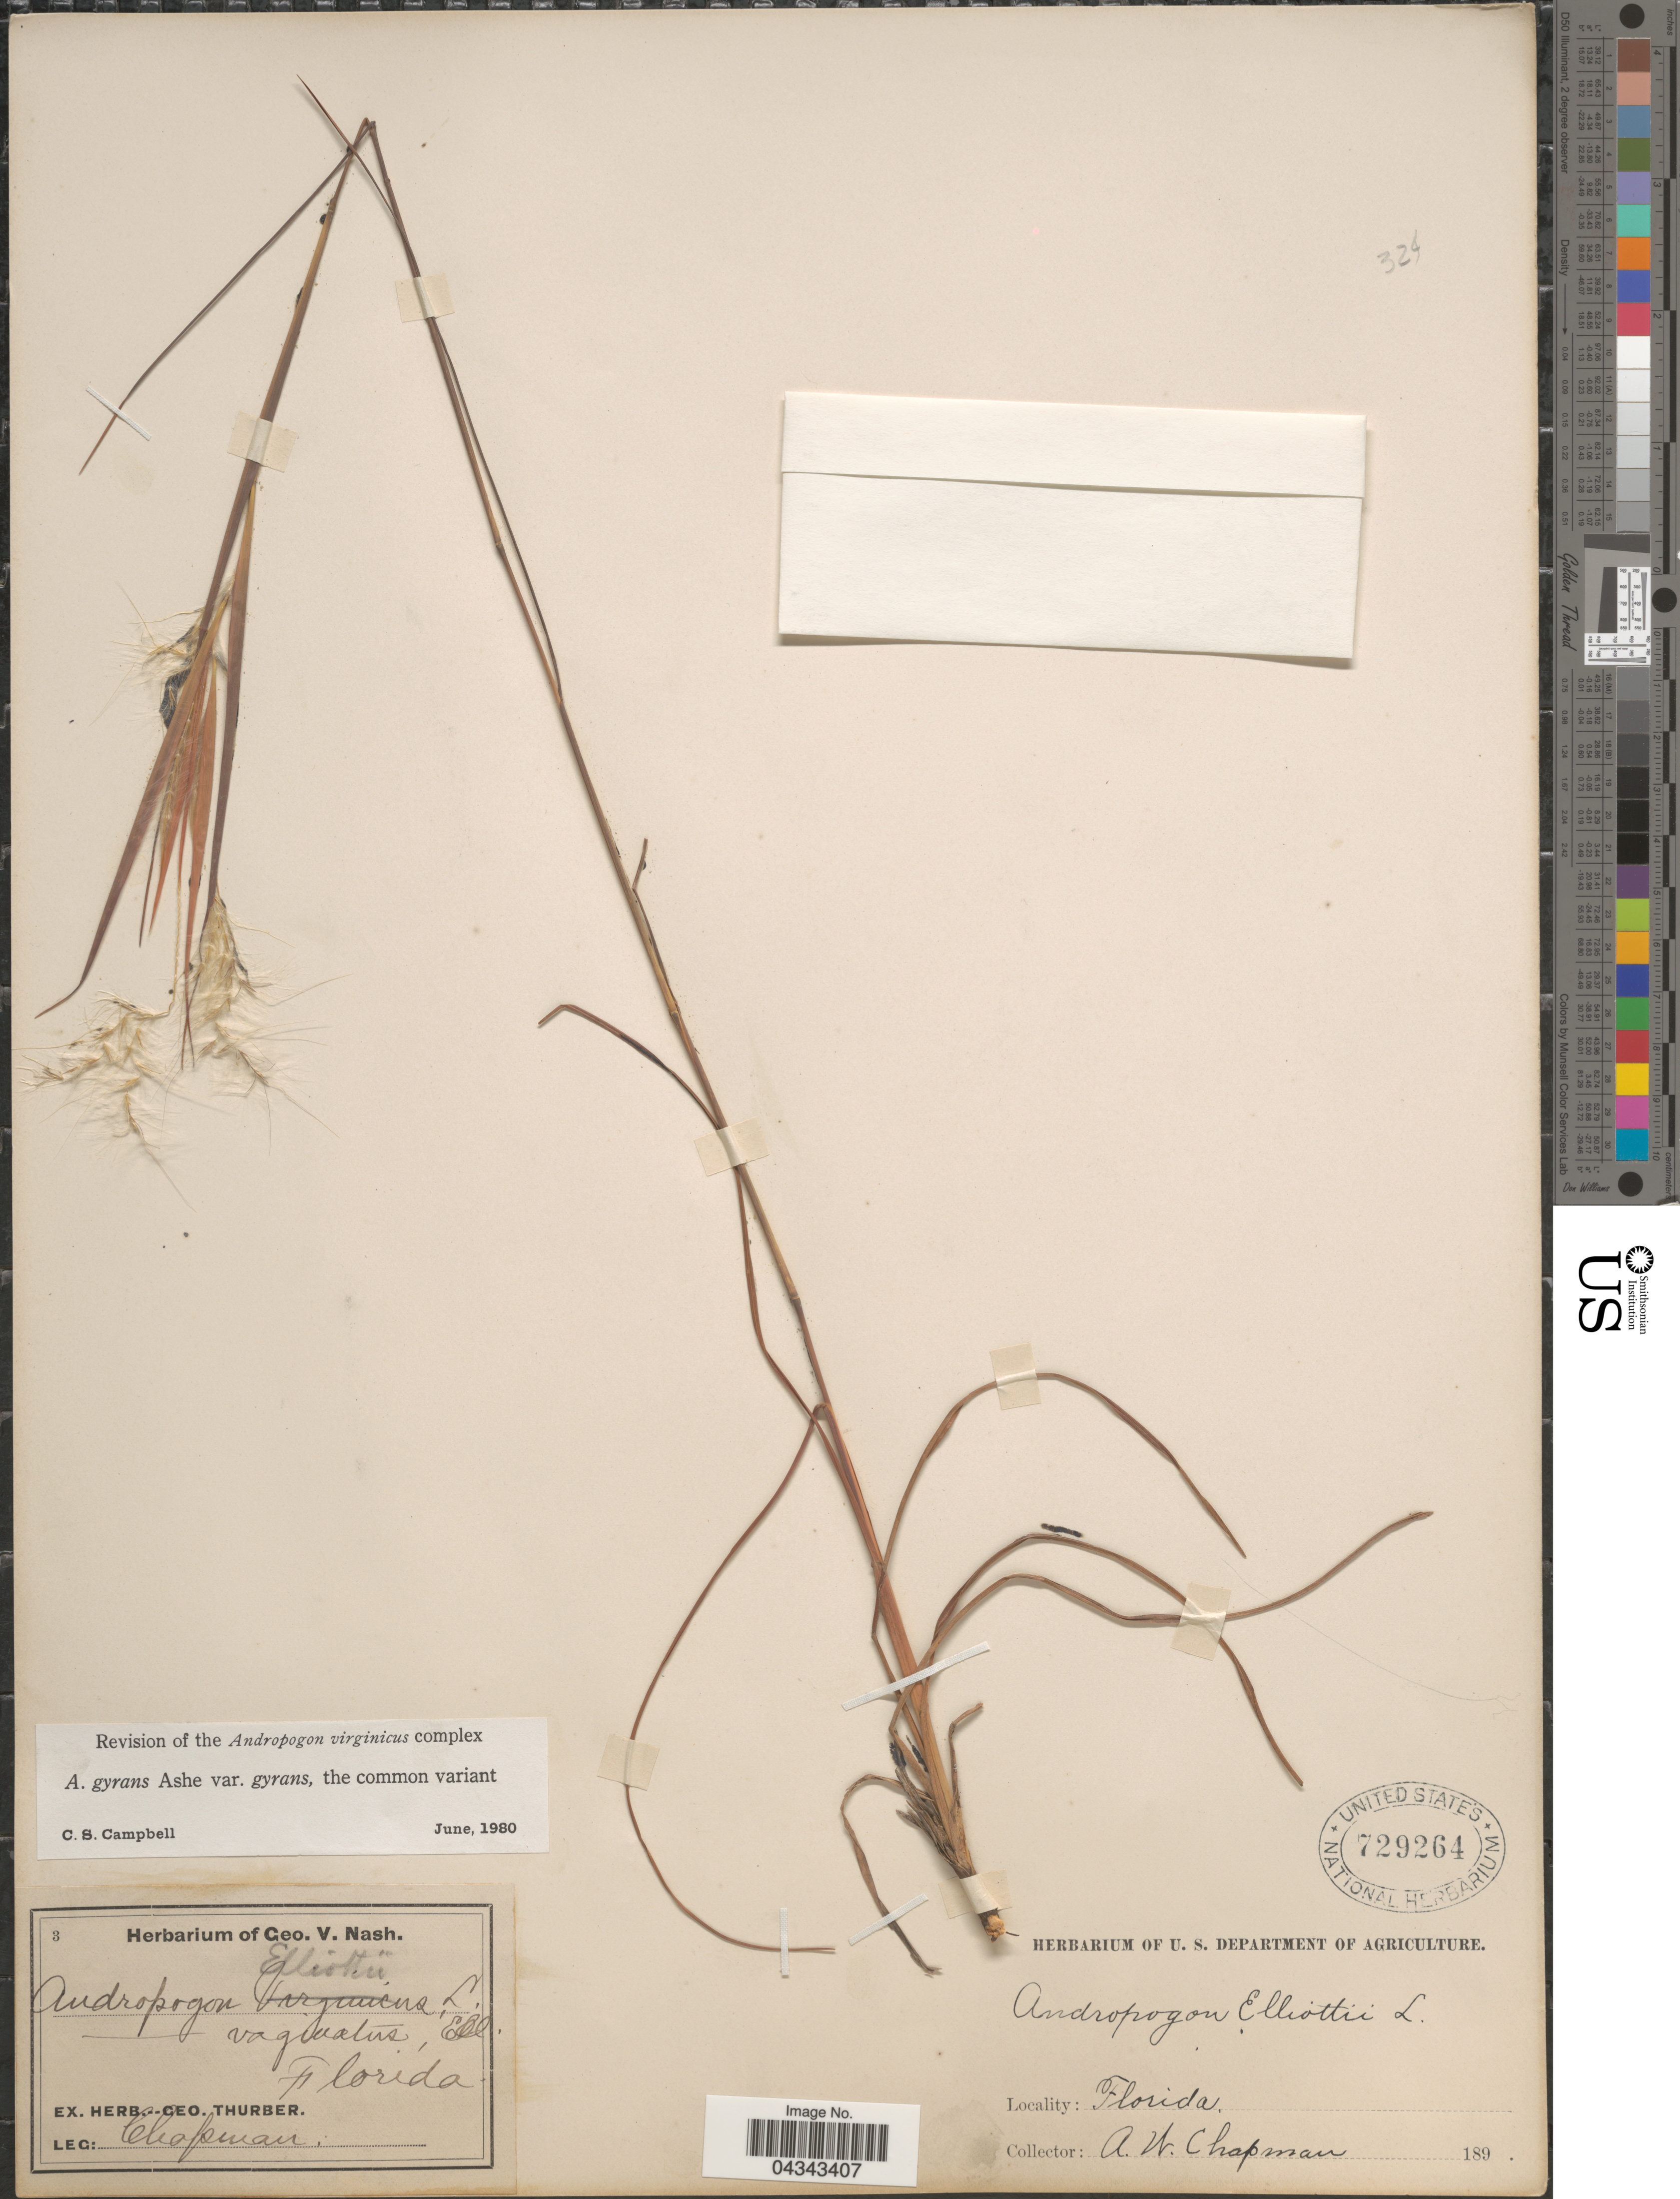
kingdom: Plantae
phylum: Tracheophyta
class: Liliopsida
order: Poales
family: Poaceae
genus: Andropogon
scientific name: Andropogon gyrans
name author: Ashe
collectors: A. W. Chapman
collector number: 3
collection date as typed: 189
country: United States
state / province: Florida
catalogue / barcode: US 729264